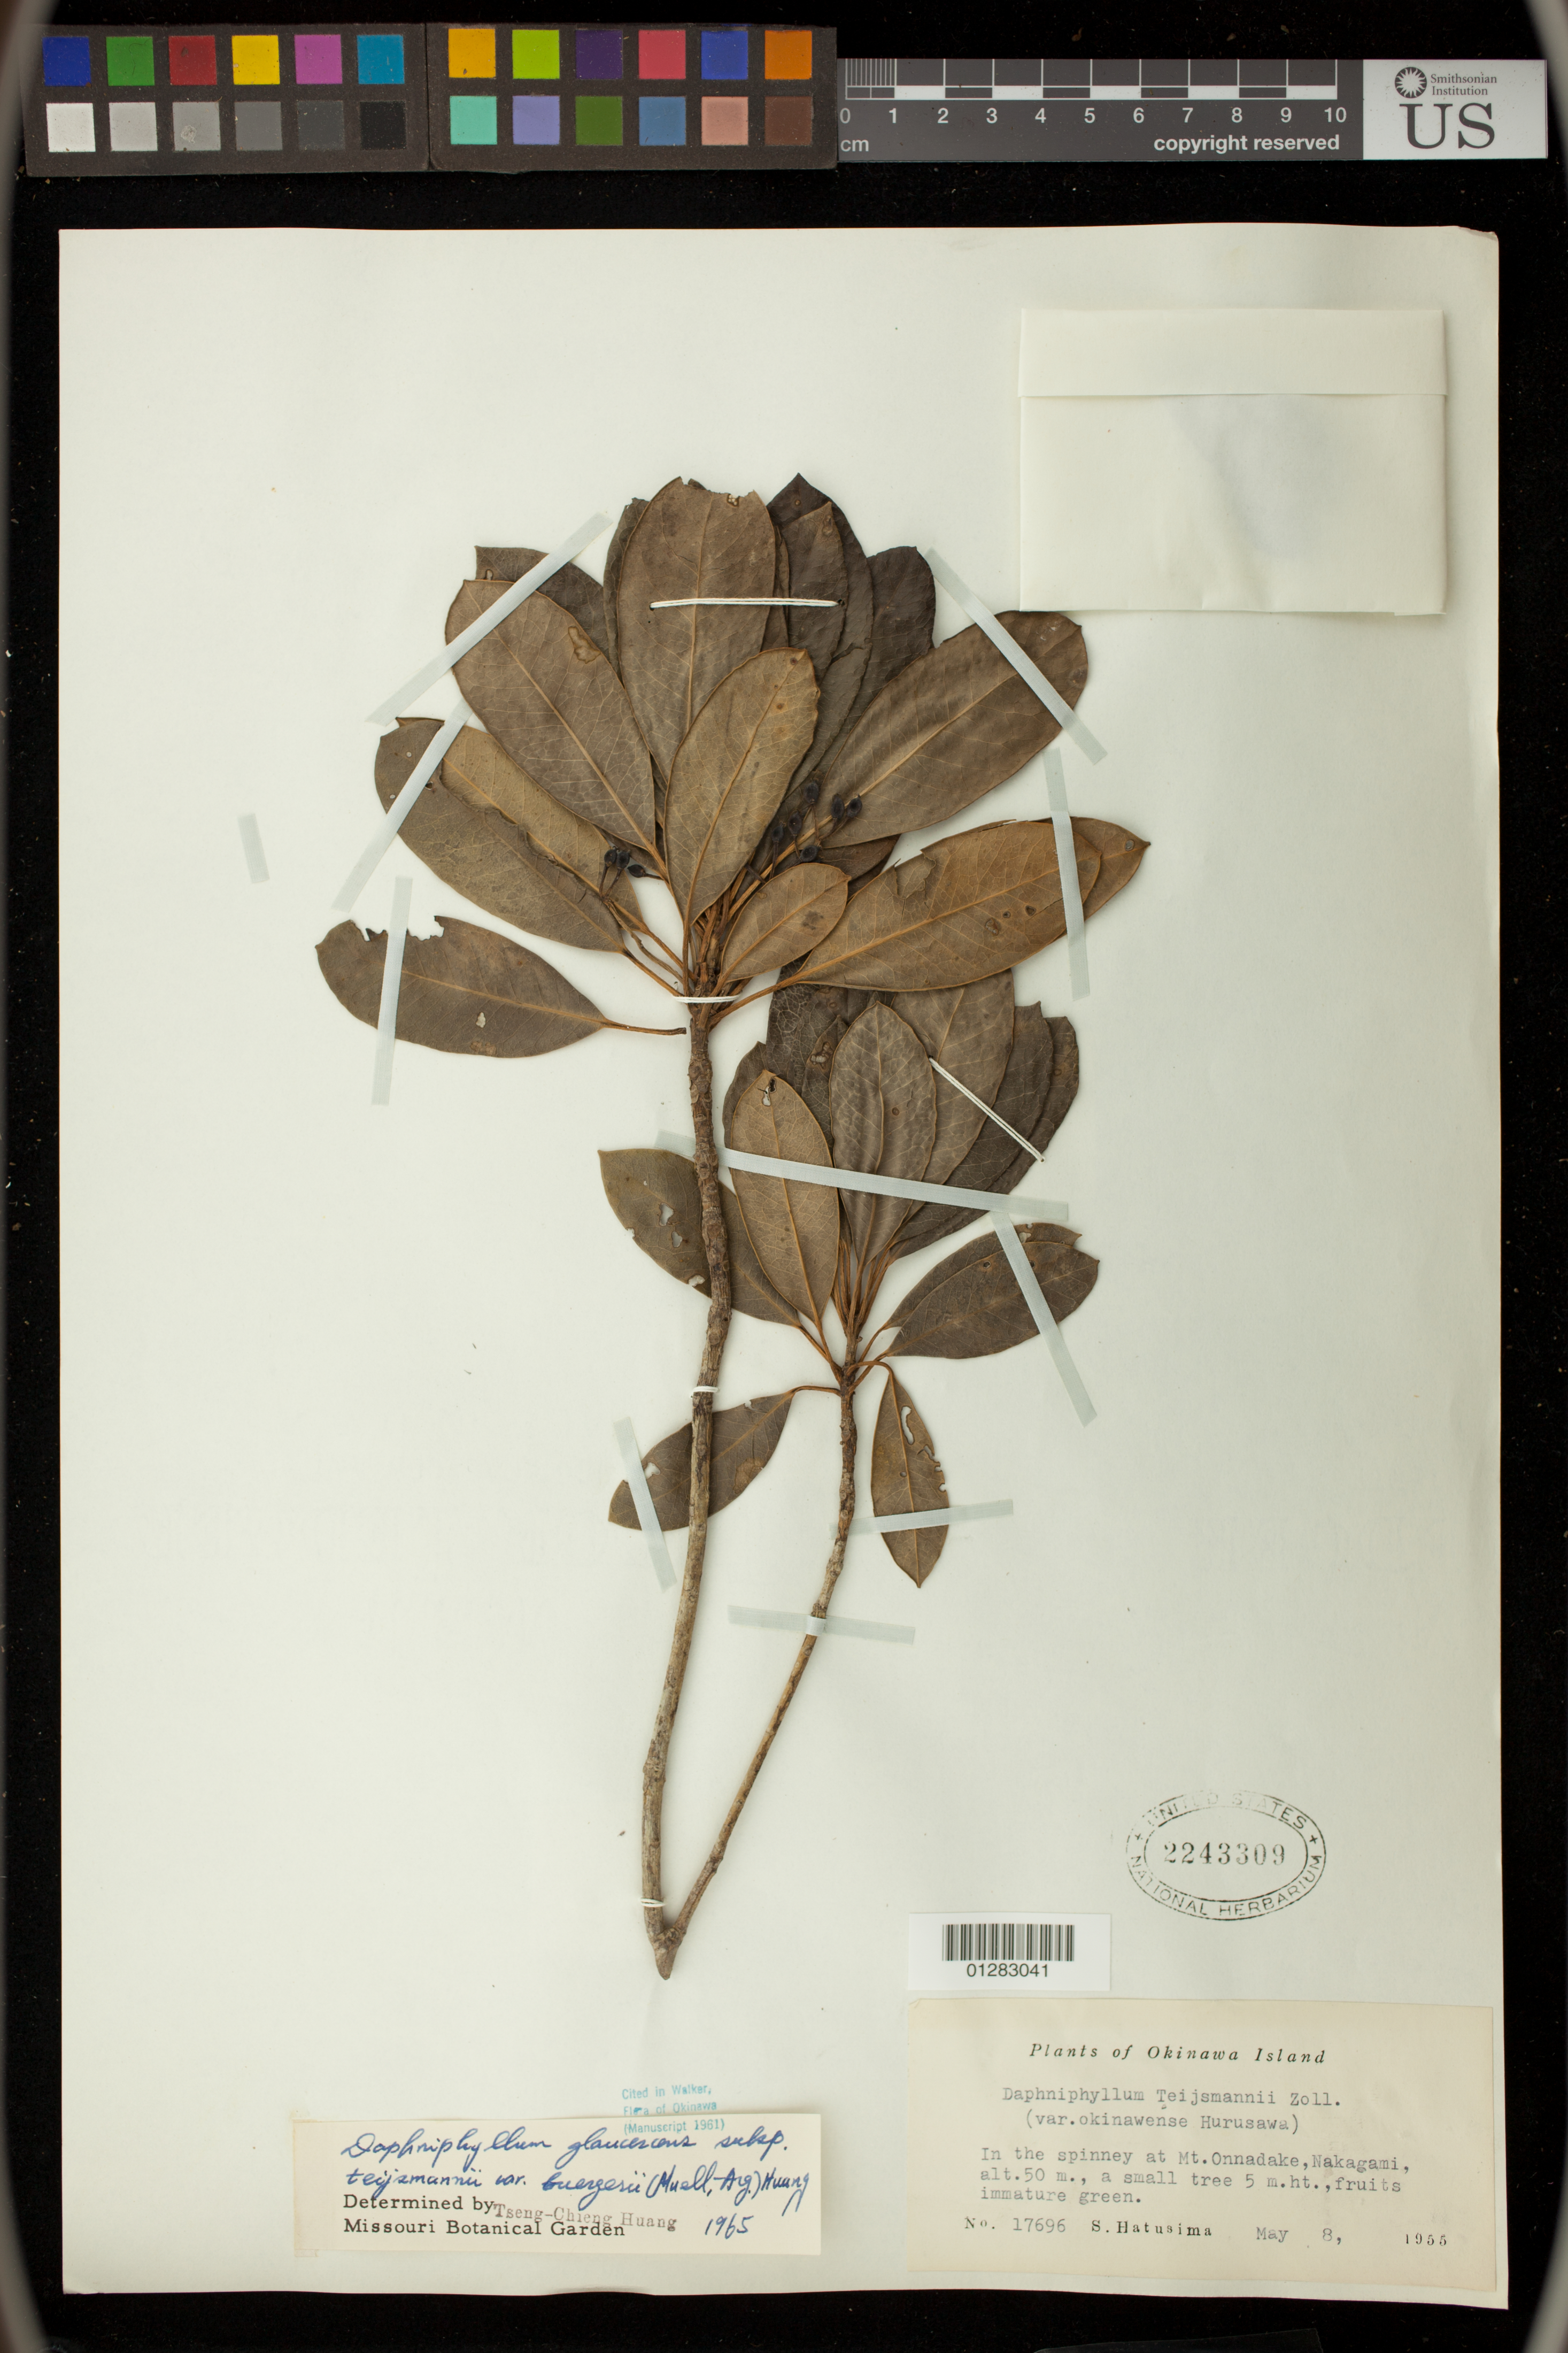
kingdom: Plantae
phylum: Tracheophyta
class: Magnoliopsida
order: Saxifragales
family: Daphniphyllaceae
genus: Daphniphyllum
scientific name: Daphniphyllum glaucescens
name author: Blume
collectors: S. Hatusima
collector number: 17696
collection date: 1955-05-08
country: Japan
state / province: Okinawa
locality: Mt. Onnadake, Nakagami,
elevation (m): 15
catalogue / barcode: US 2243309